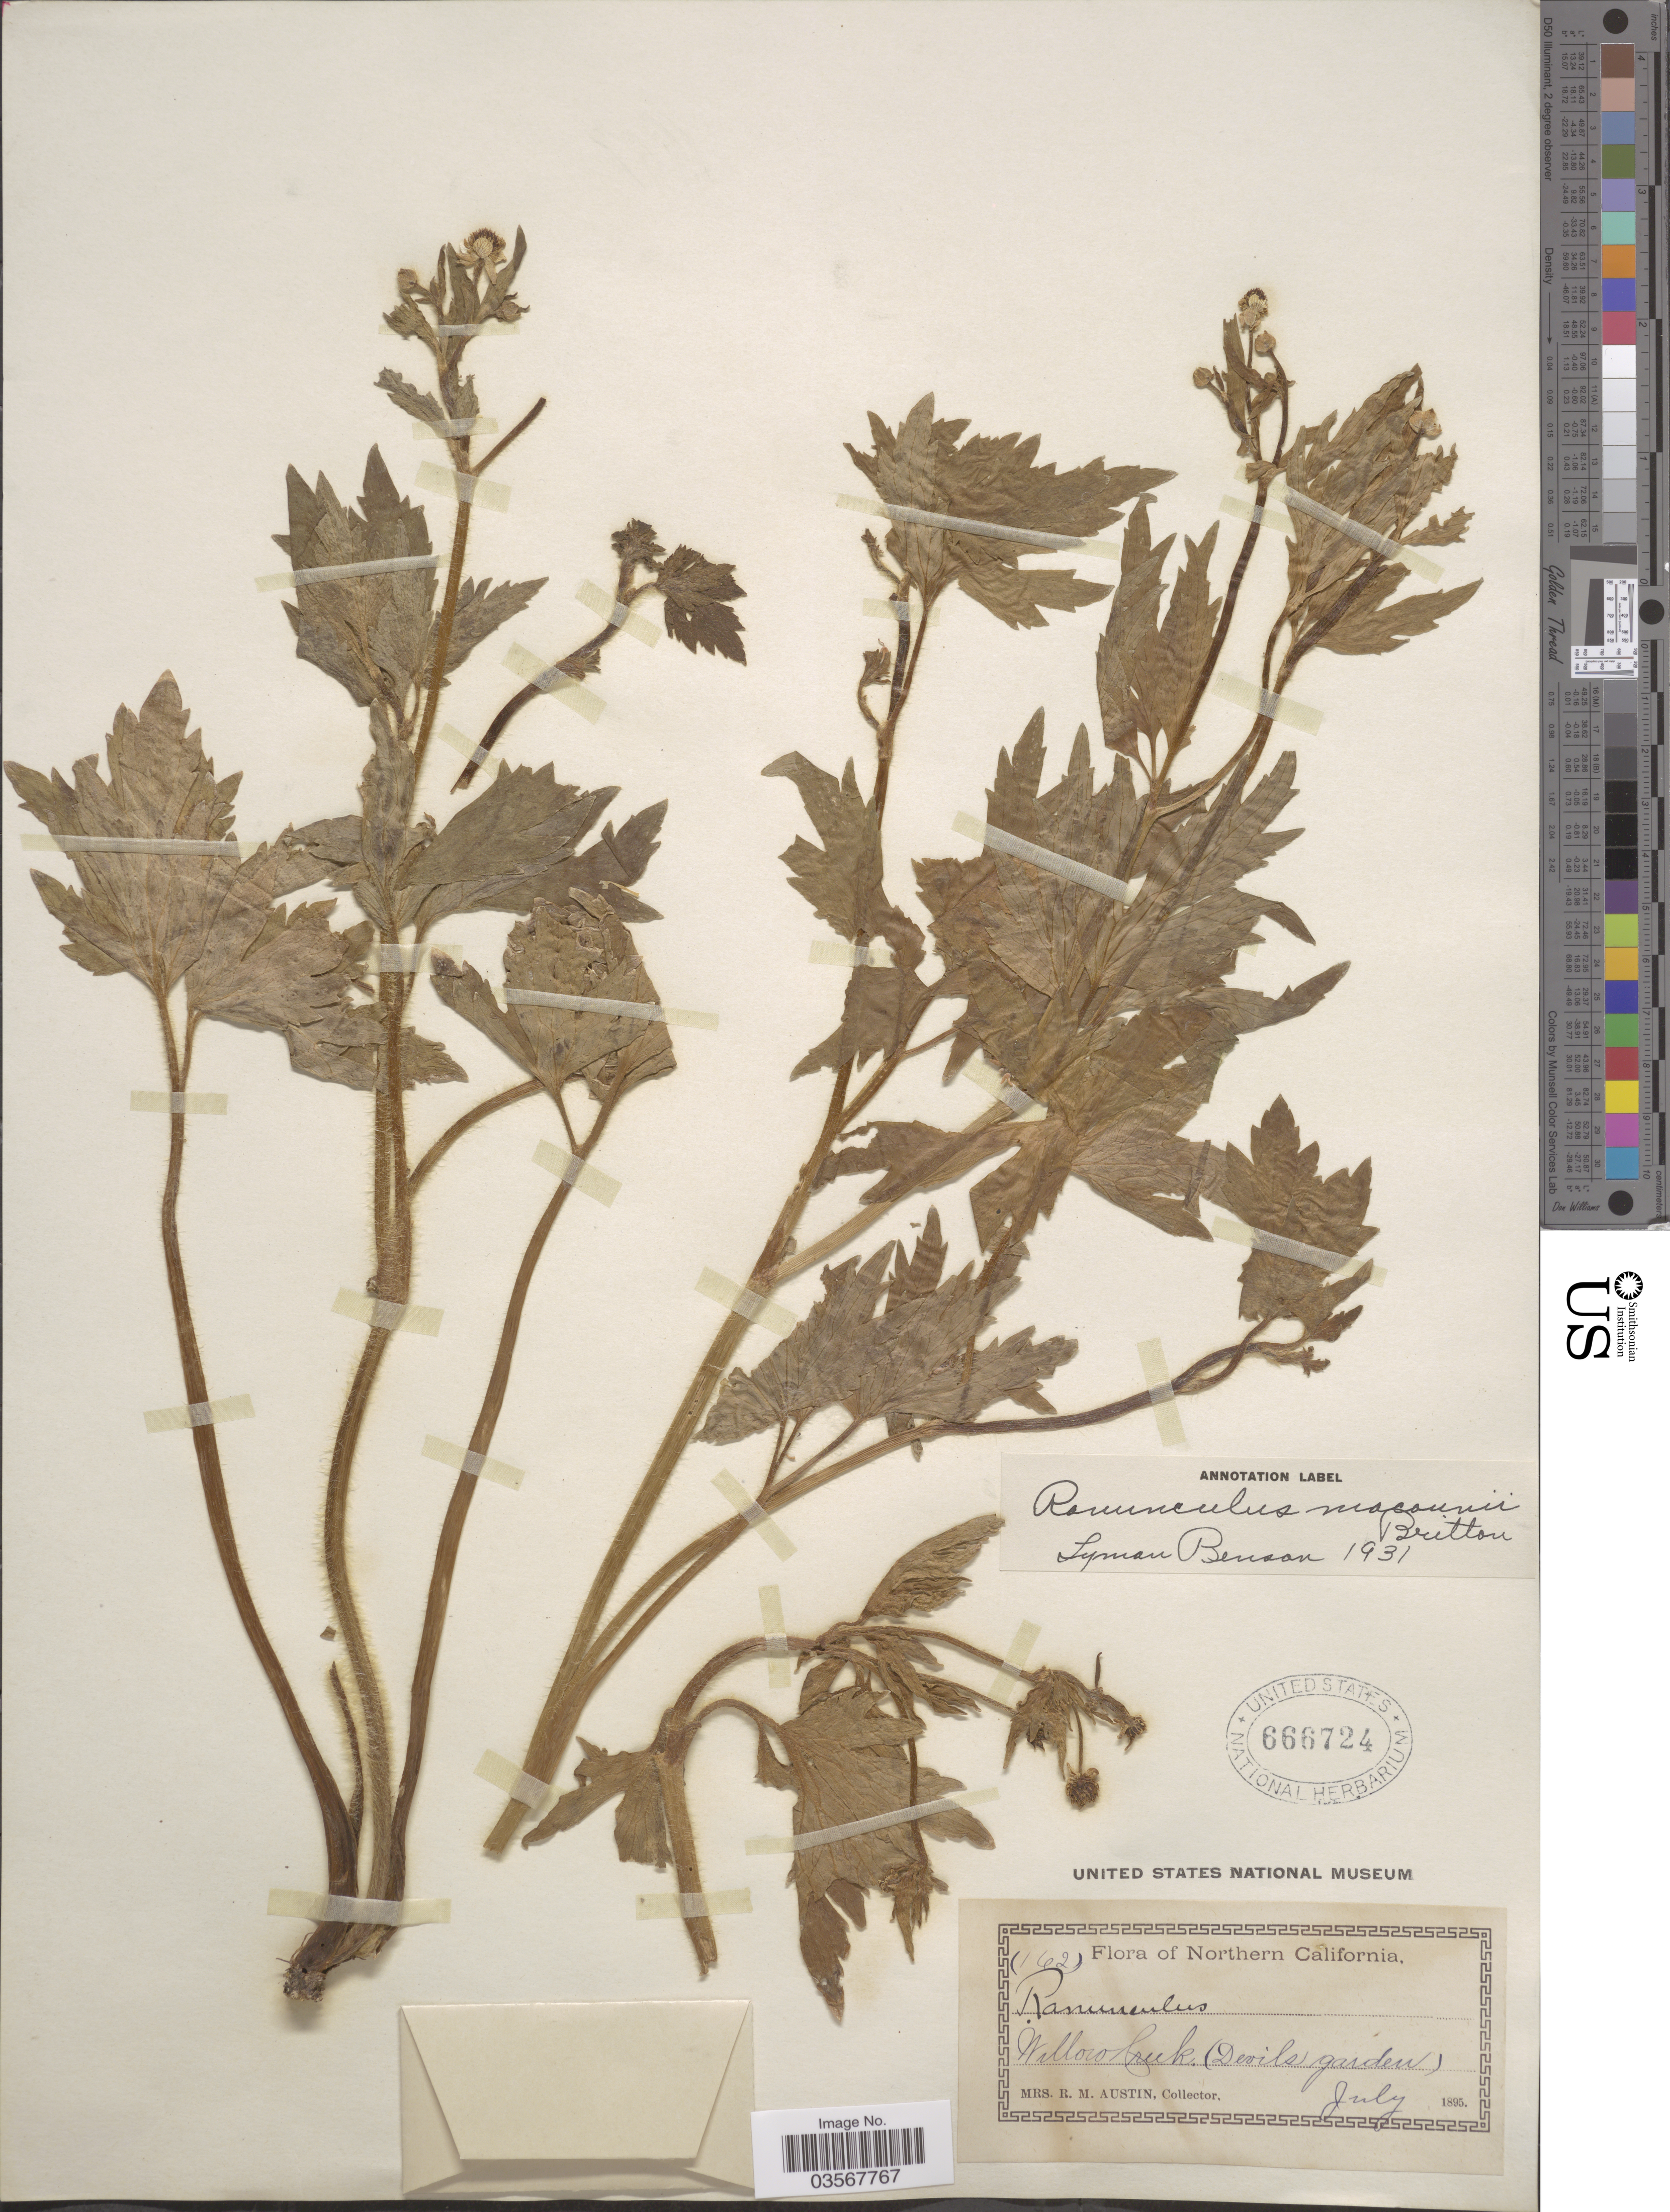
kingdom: Plantae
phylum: Tracheophyta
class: Magnoliopsida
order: Ranunculales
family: Ranunculaceae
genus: Ranunculus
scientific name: Ranunculus macounii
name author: Britton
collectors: R. Austin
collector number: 162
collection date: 1895-07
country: United States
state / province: California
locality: Northern California. Willow Creek. (Devils garden).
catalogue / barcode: US 666724